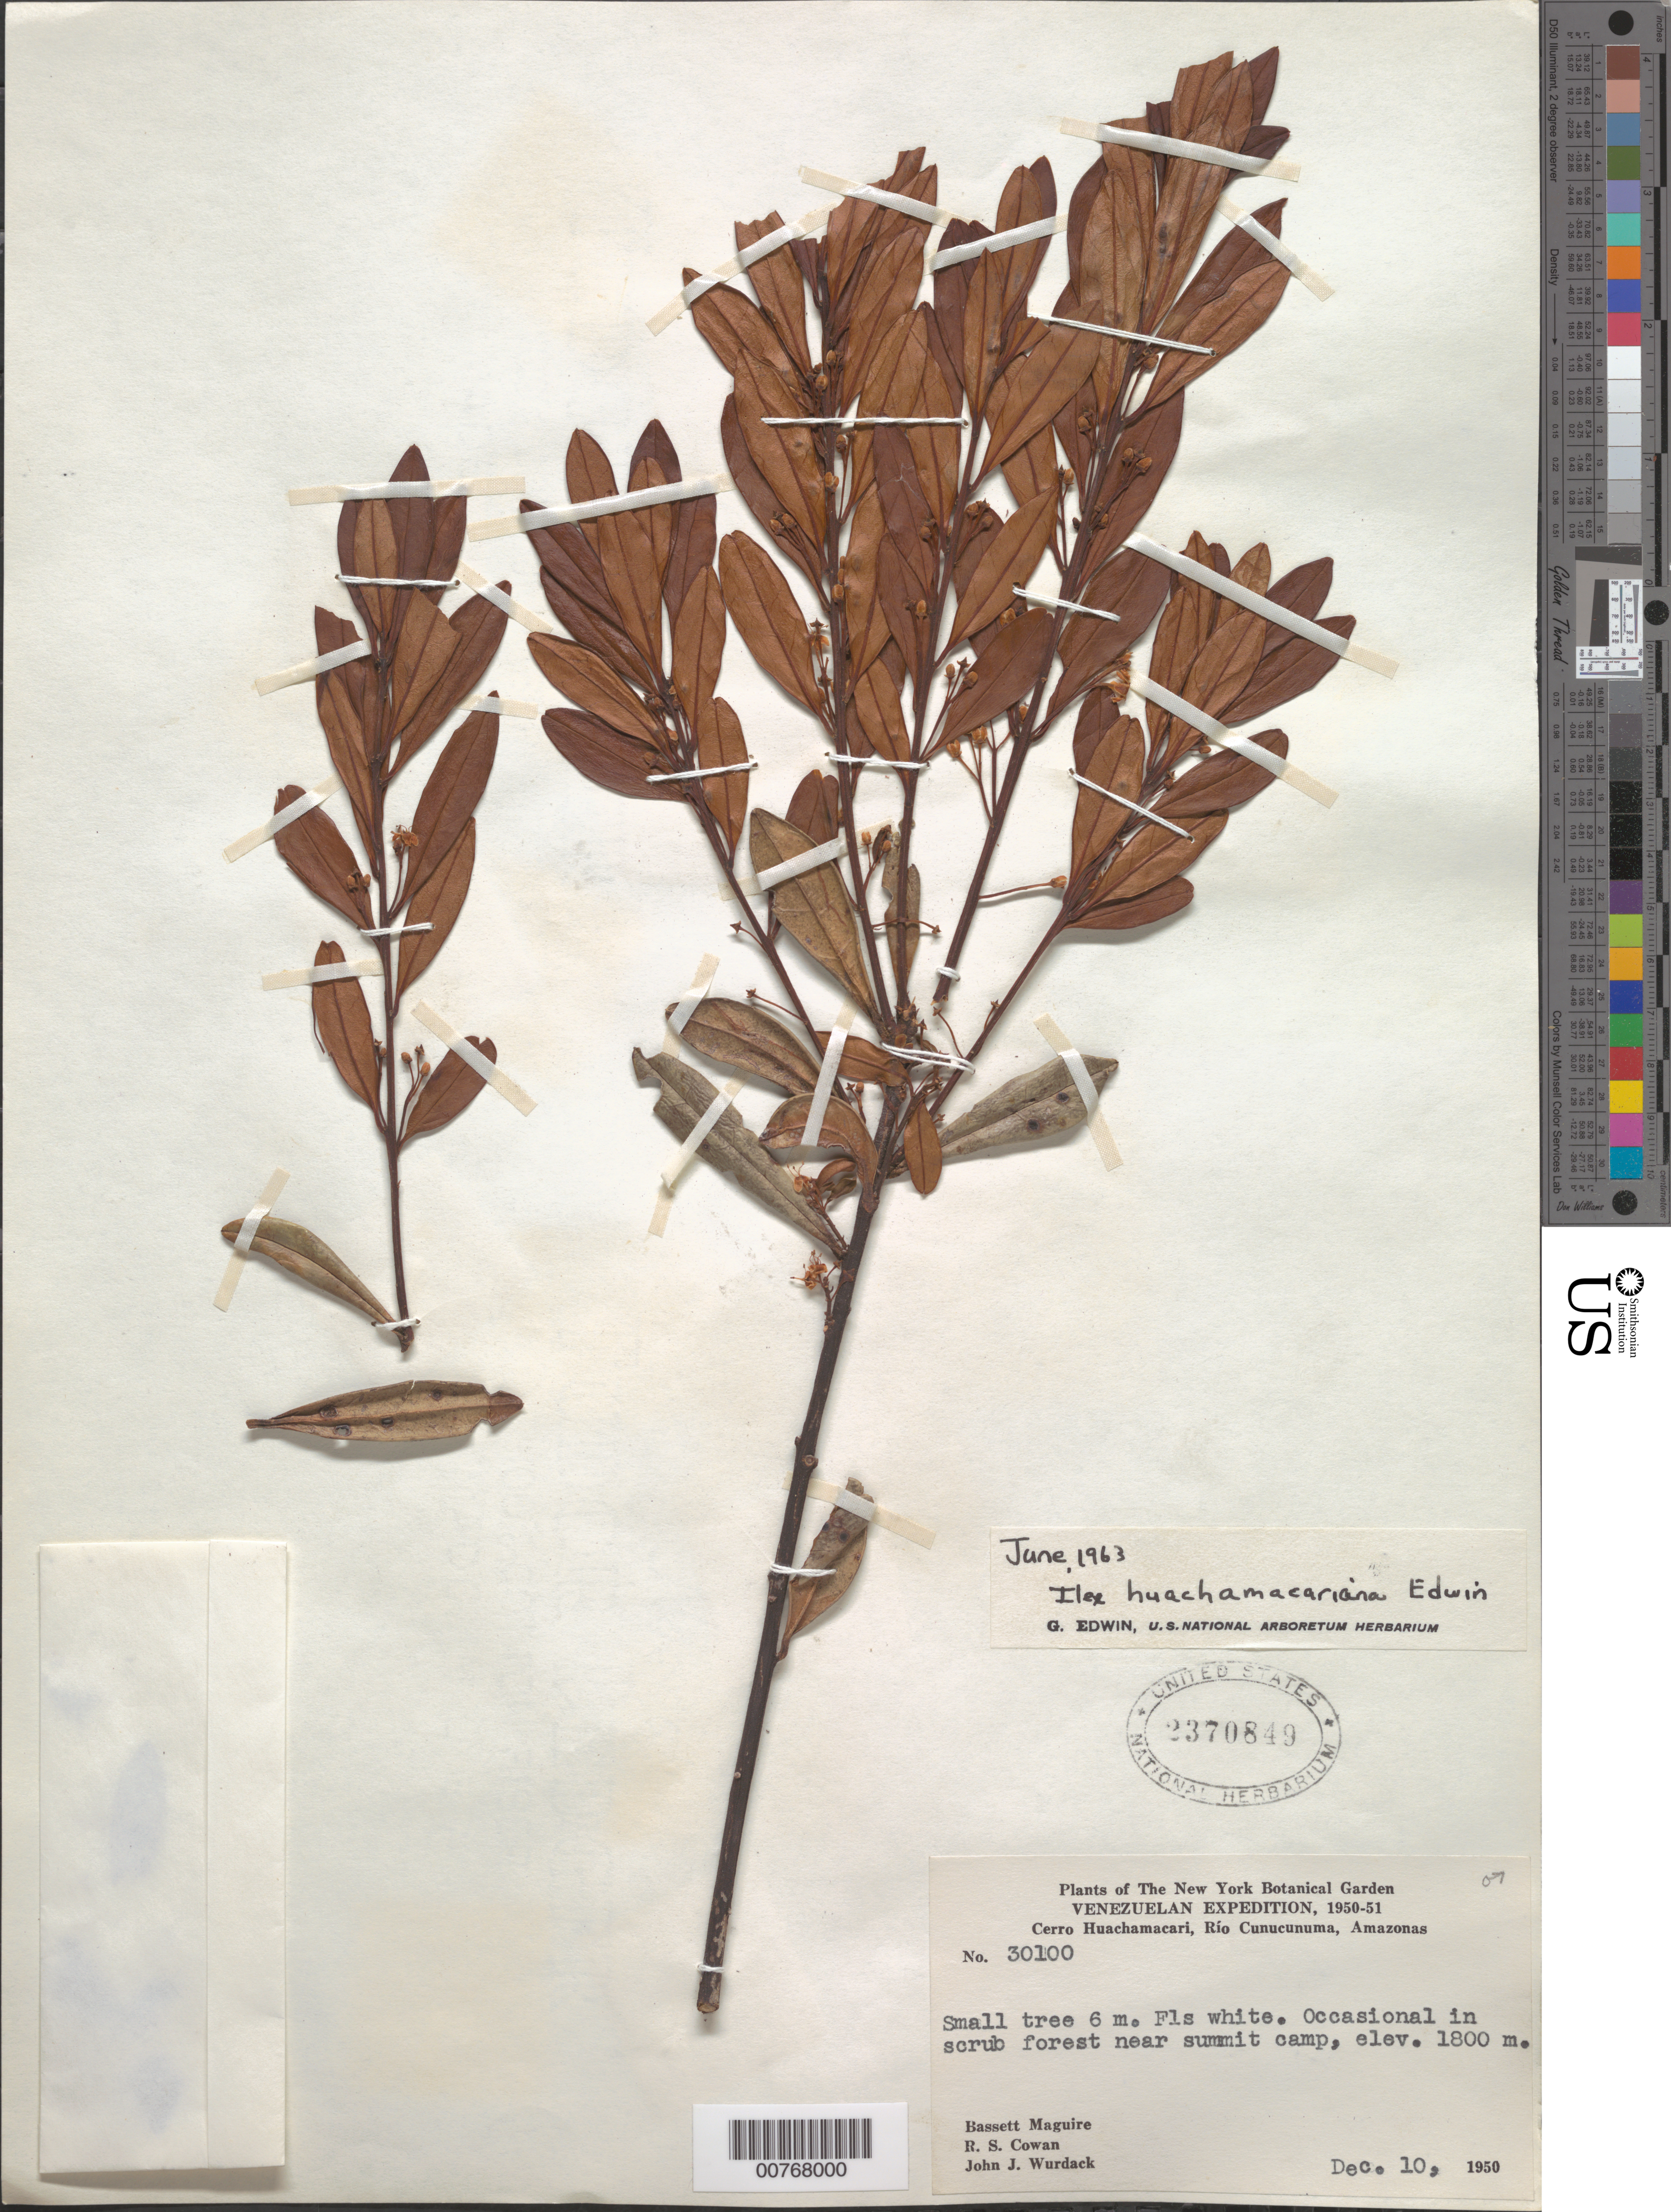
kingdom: Plantae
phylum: Tracheophyta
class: Magnoliopsida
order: Aquifoliales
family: Aquifoliaceae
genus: Ilex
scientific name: Ilex huachamacariana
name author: Edwin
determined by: Edwin, G.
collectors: B. Maguire, R. S. Cowan & J. J. Wurdack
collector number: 30100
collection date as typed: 10-Dec-50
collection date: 1950-12-10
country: Venezuela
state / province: Amazonas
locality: Cerro Huachamacari, Río Cunucunuma, near Summit Camp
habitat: Scrub forest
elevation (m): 1800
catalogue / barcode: US 2370849